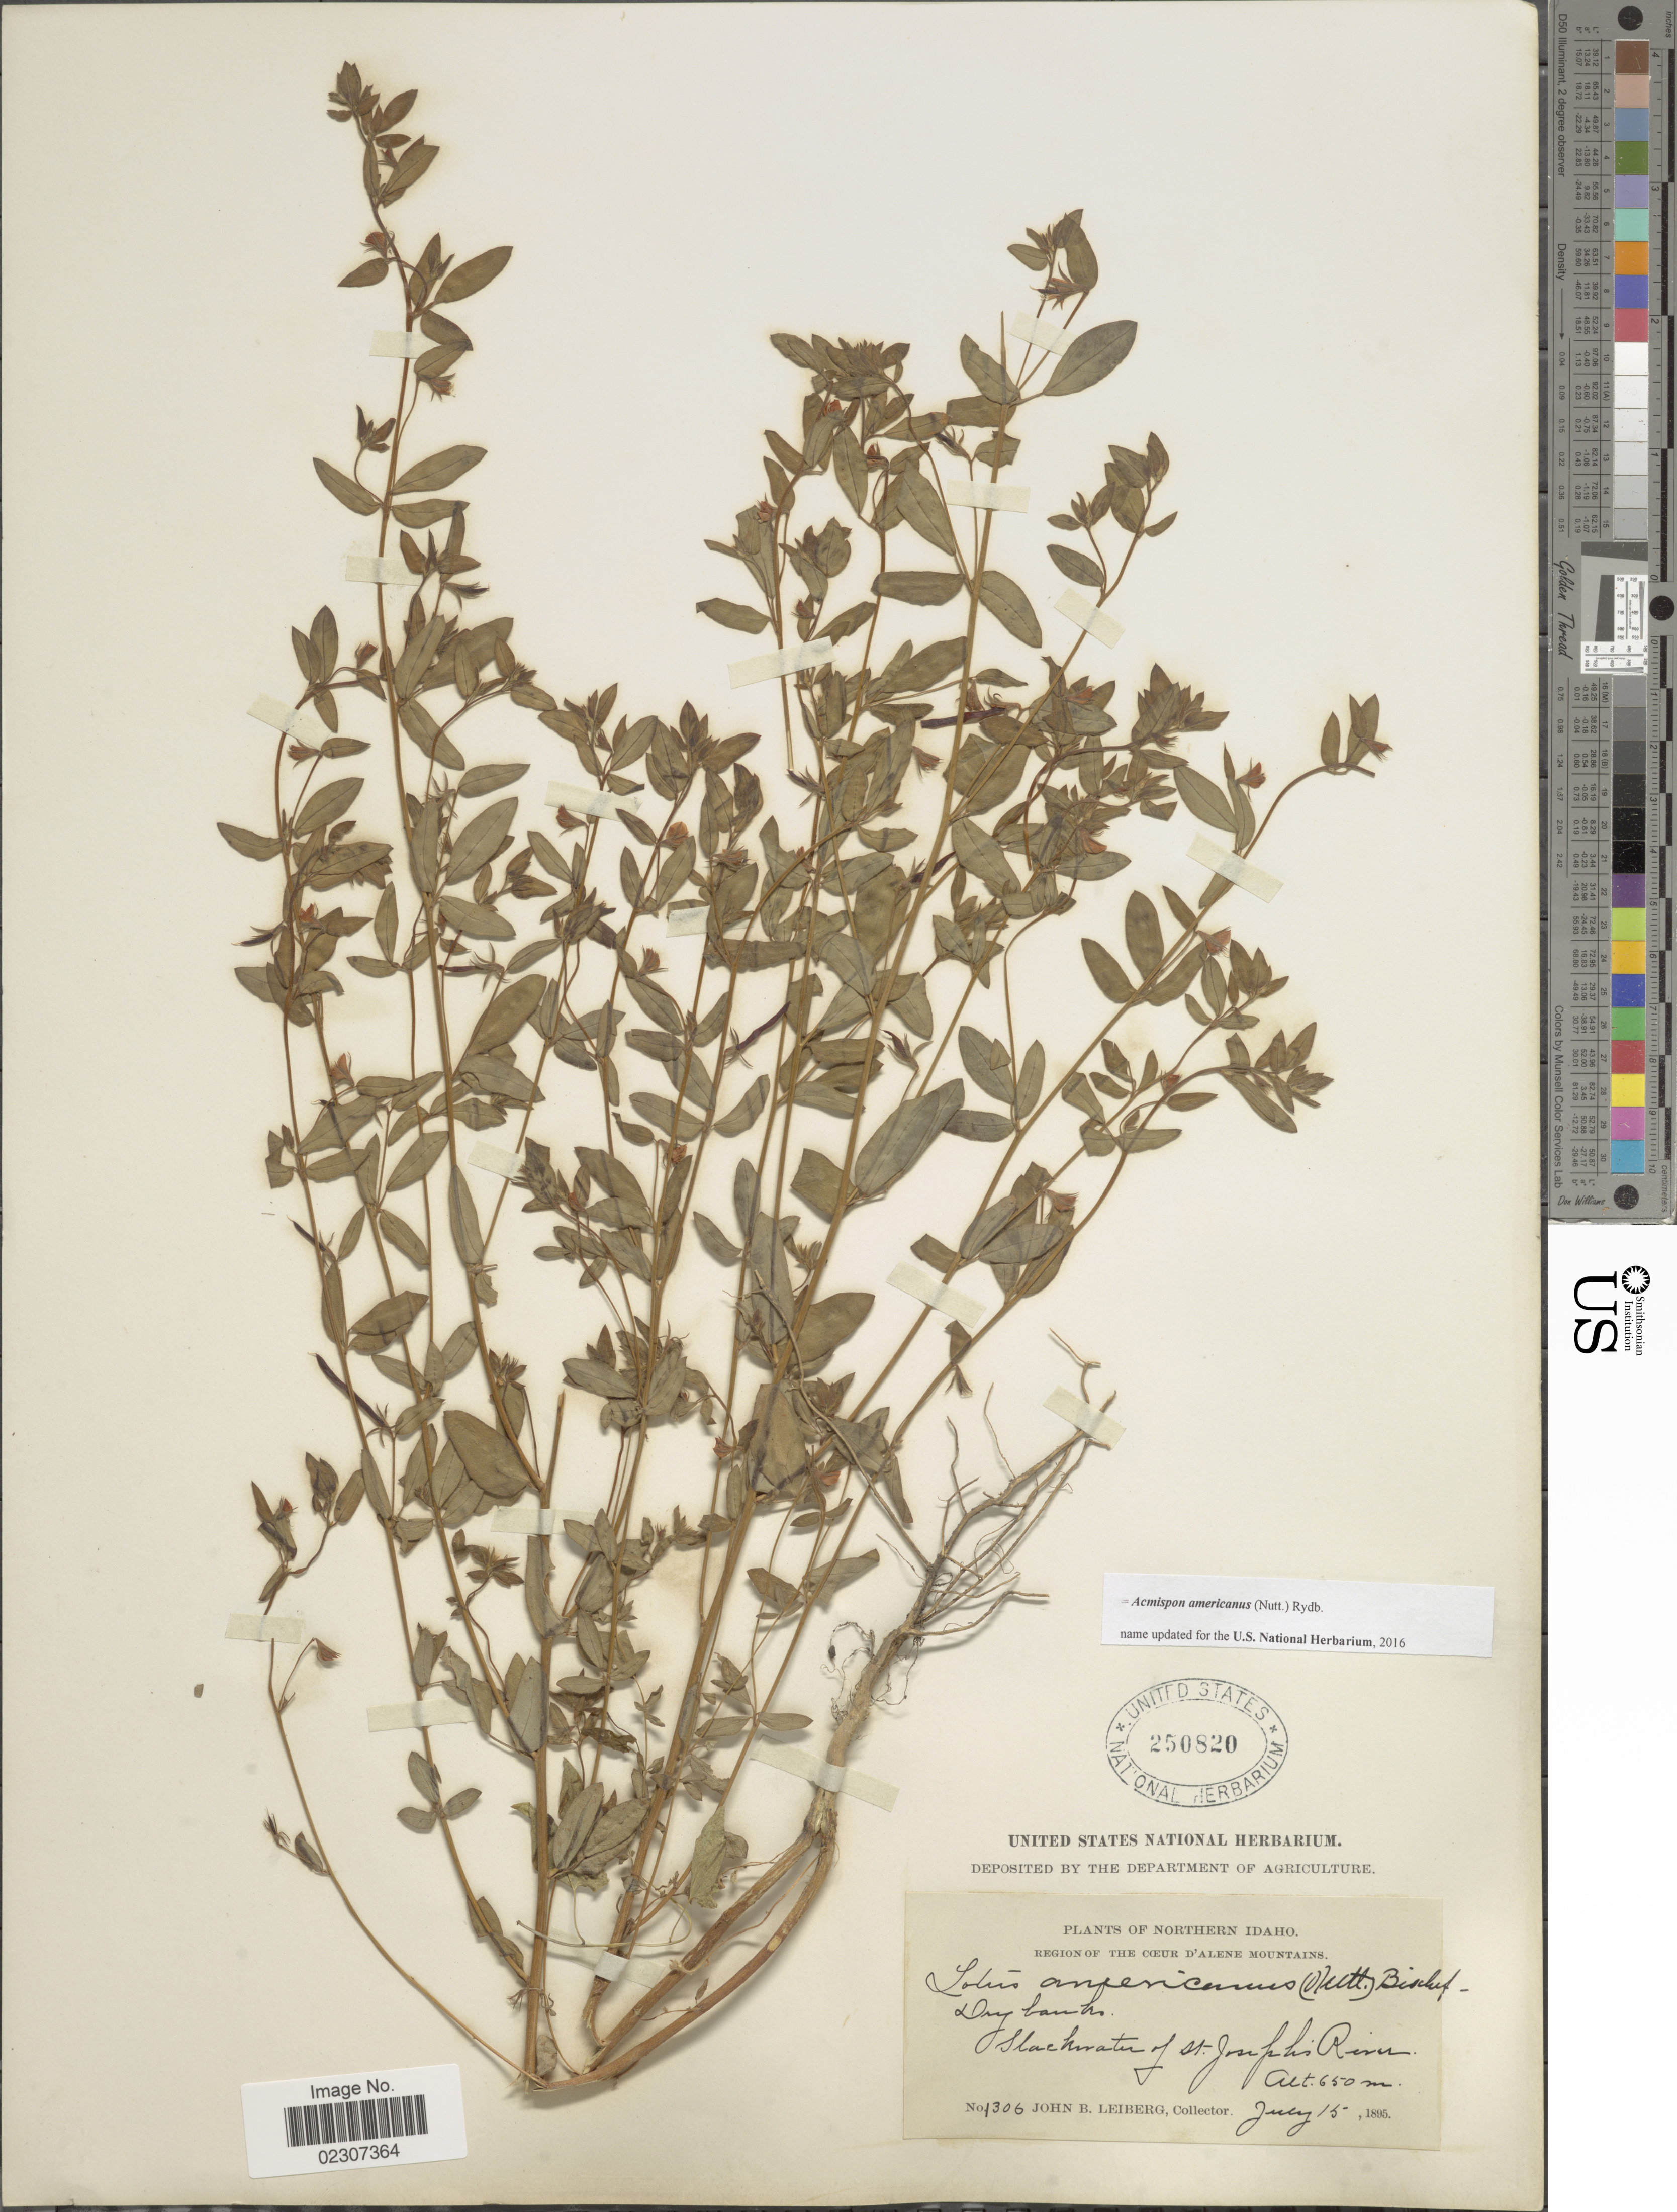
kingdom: Plantae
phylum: Tracheophyta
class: Magnoliopsida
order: Fabales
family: Fabaceae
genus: Acmispon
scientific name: Acmispon americanus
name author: (Nutt.) Rydb.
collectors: J. B. Leiberg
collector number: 1306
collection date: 1895-07-15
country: United States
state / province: Idaho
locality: Northern Idaho, Coeur d'Alene Mountains. Slackwater of St. Joseph's River.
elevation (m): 650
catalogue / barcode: US 250820